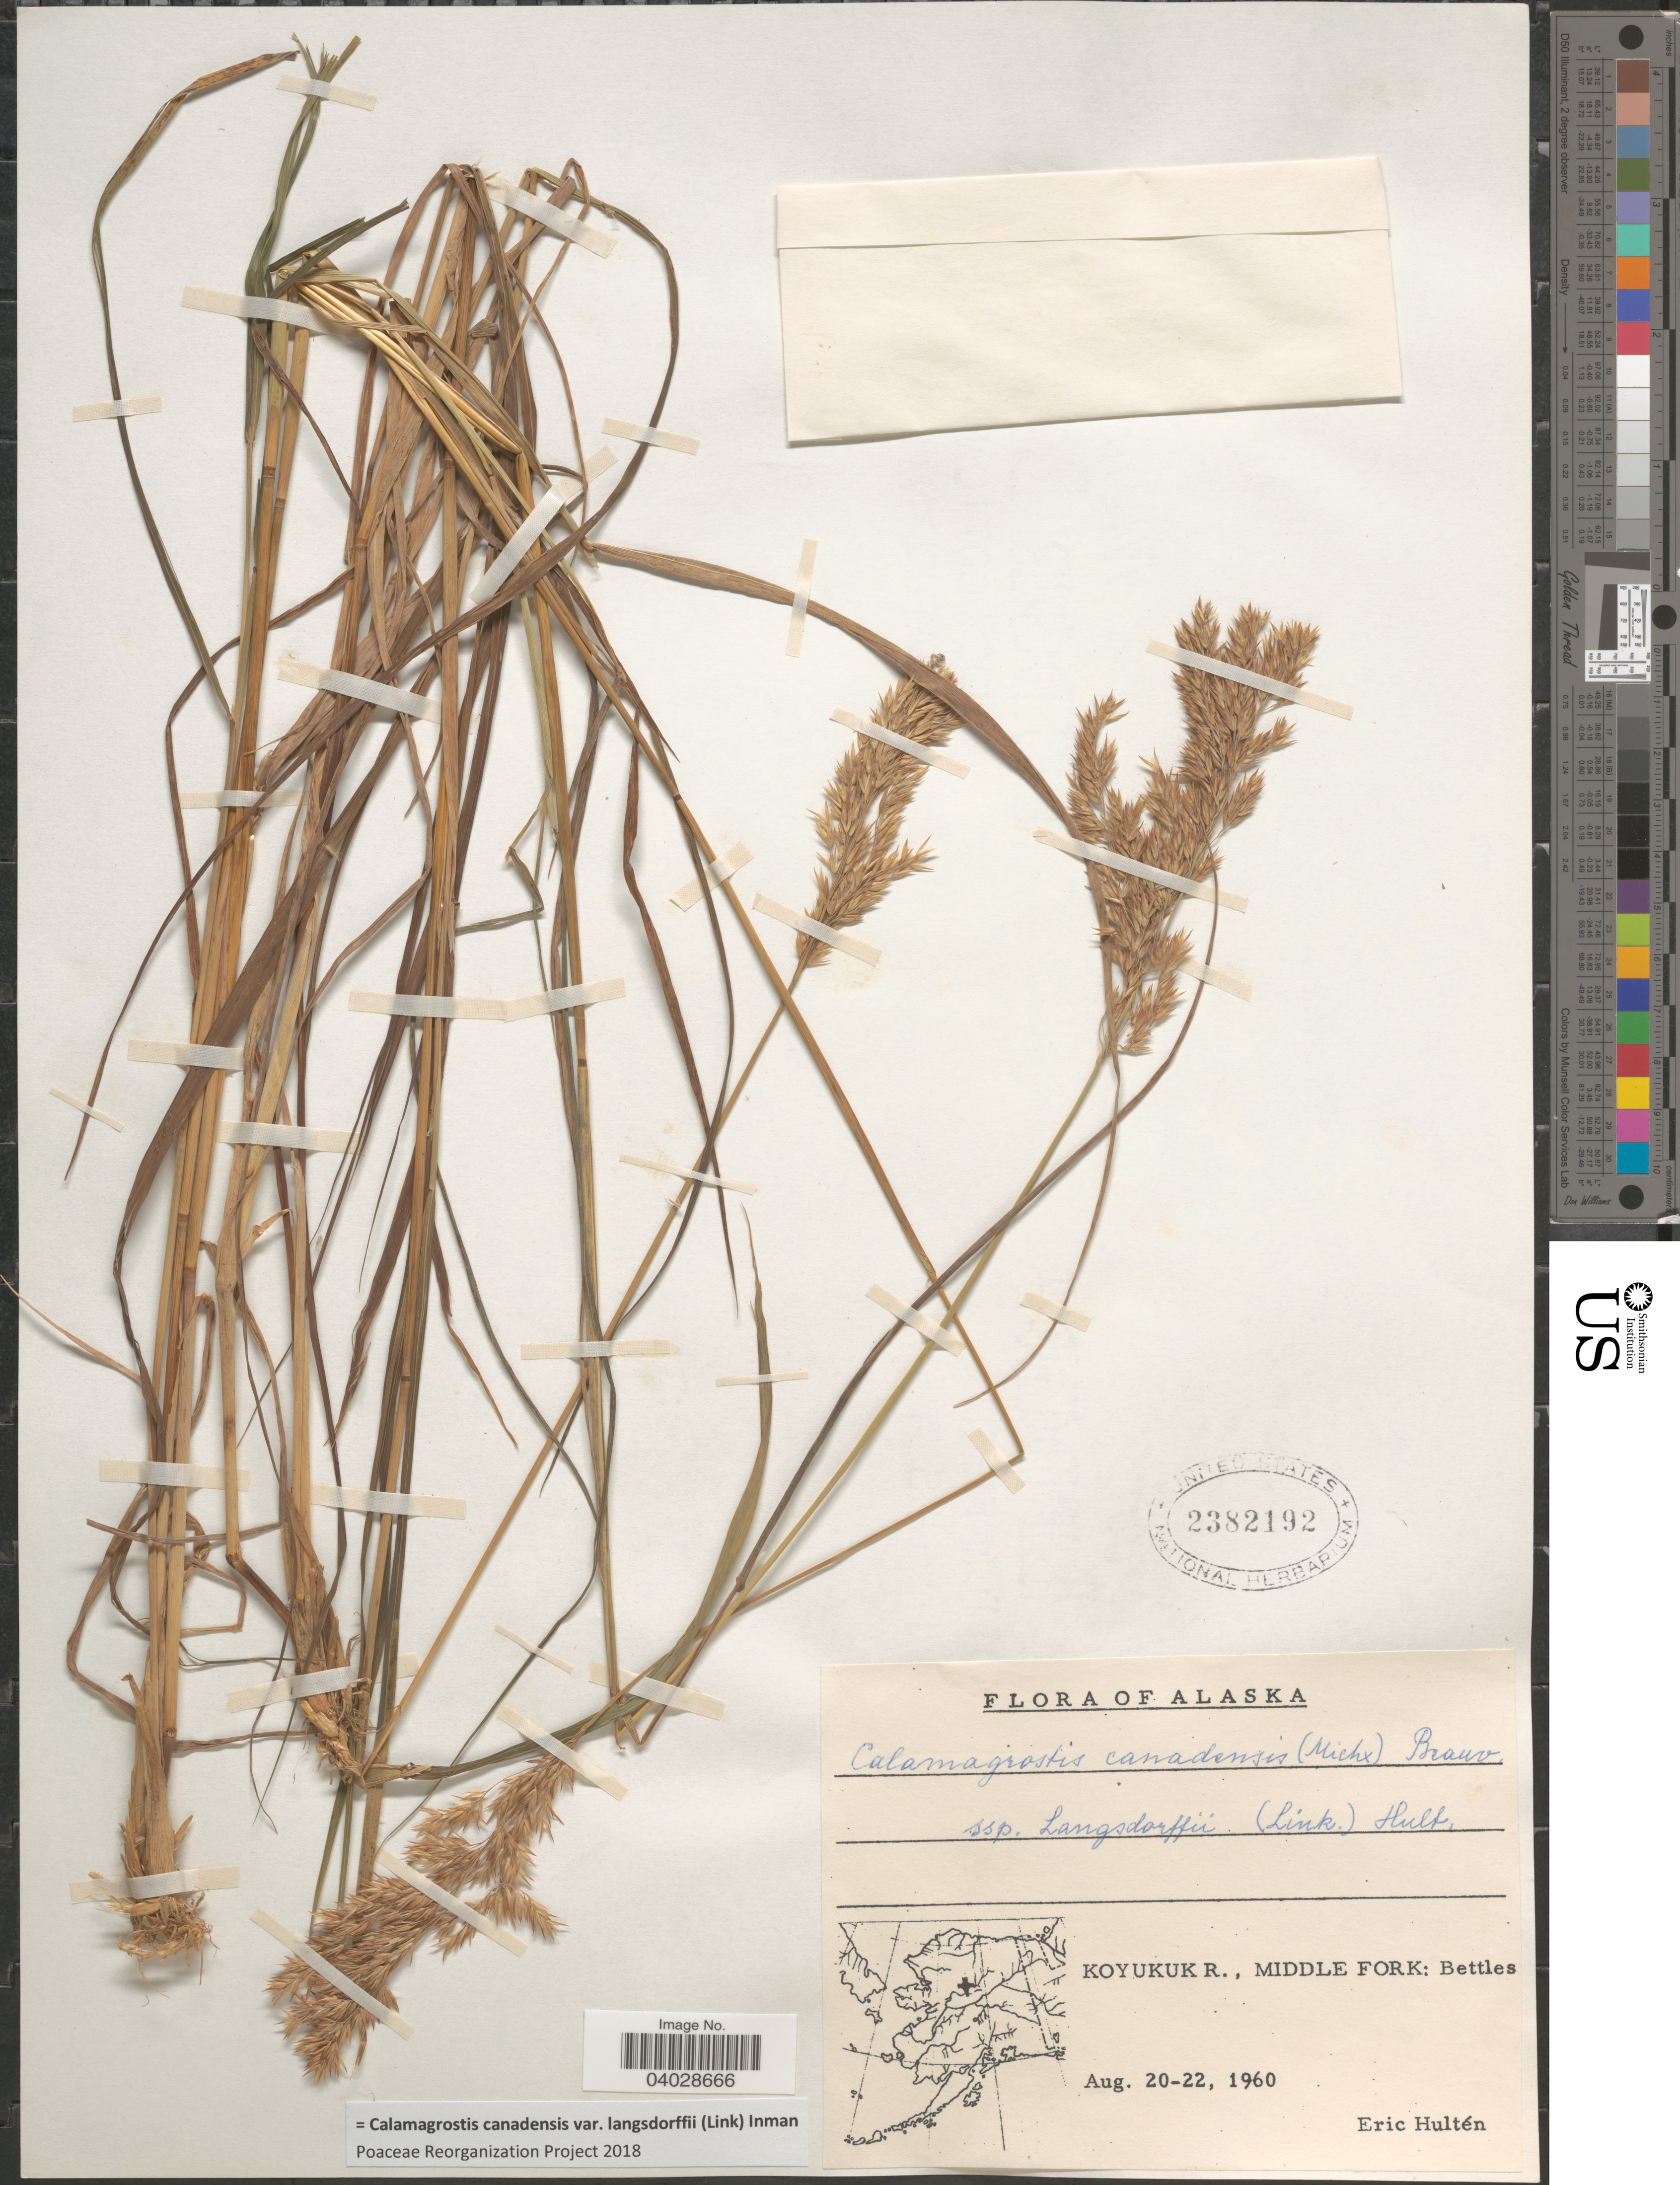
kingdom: Plantae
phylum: Tracheophyta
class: Liliopsida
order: Poales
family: Poaceae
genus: Calamagrostis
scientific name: Calamagrostis canadensis var. langsdorffii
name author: (Link) Inman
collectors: E. G. Hultén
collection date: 1960-08-20/1960-08-22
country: United States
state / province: Alaska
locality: Koyukuk R., Middle Fork: Bettles.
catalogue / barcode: US 2382192